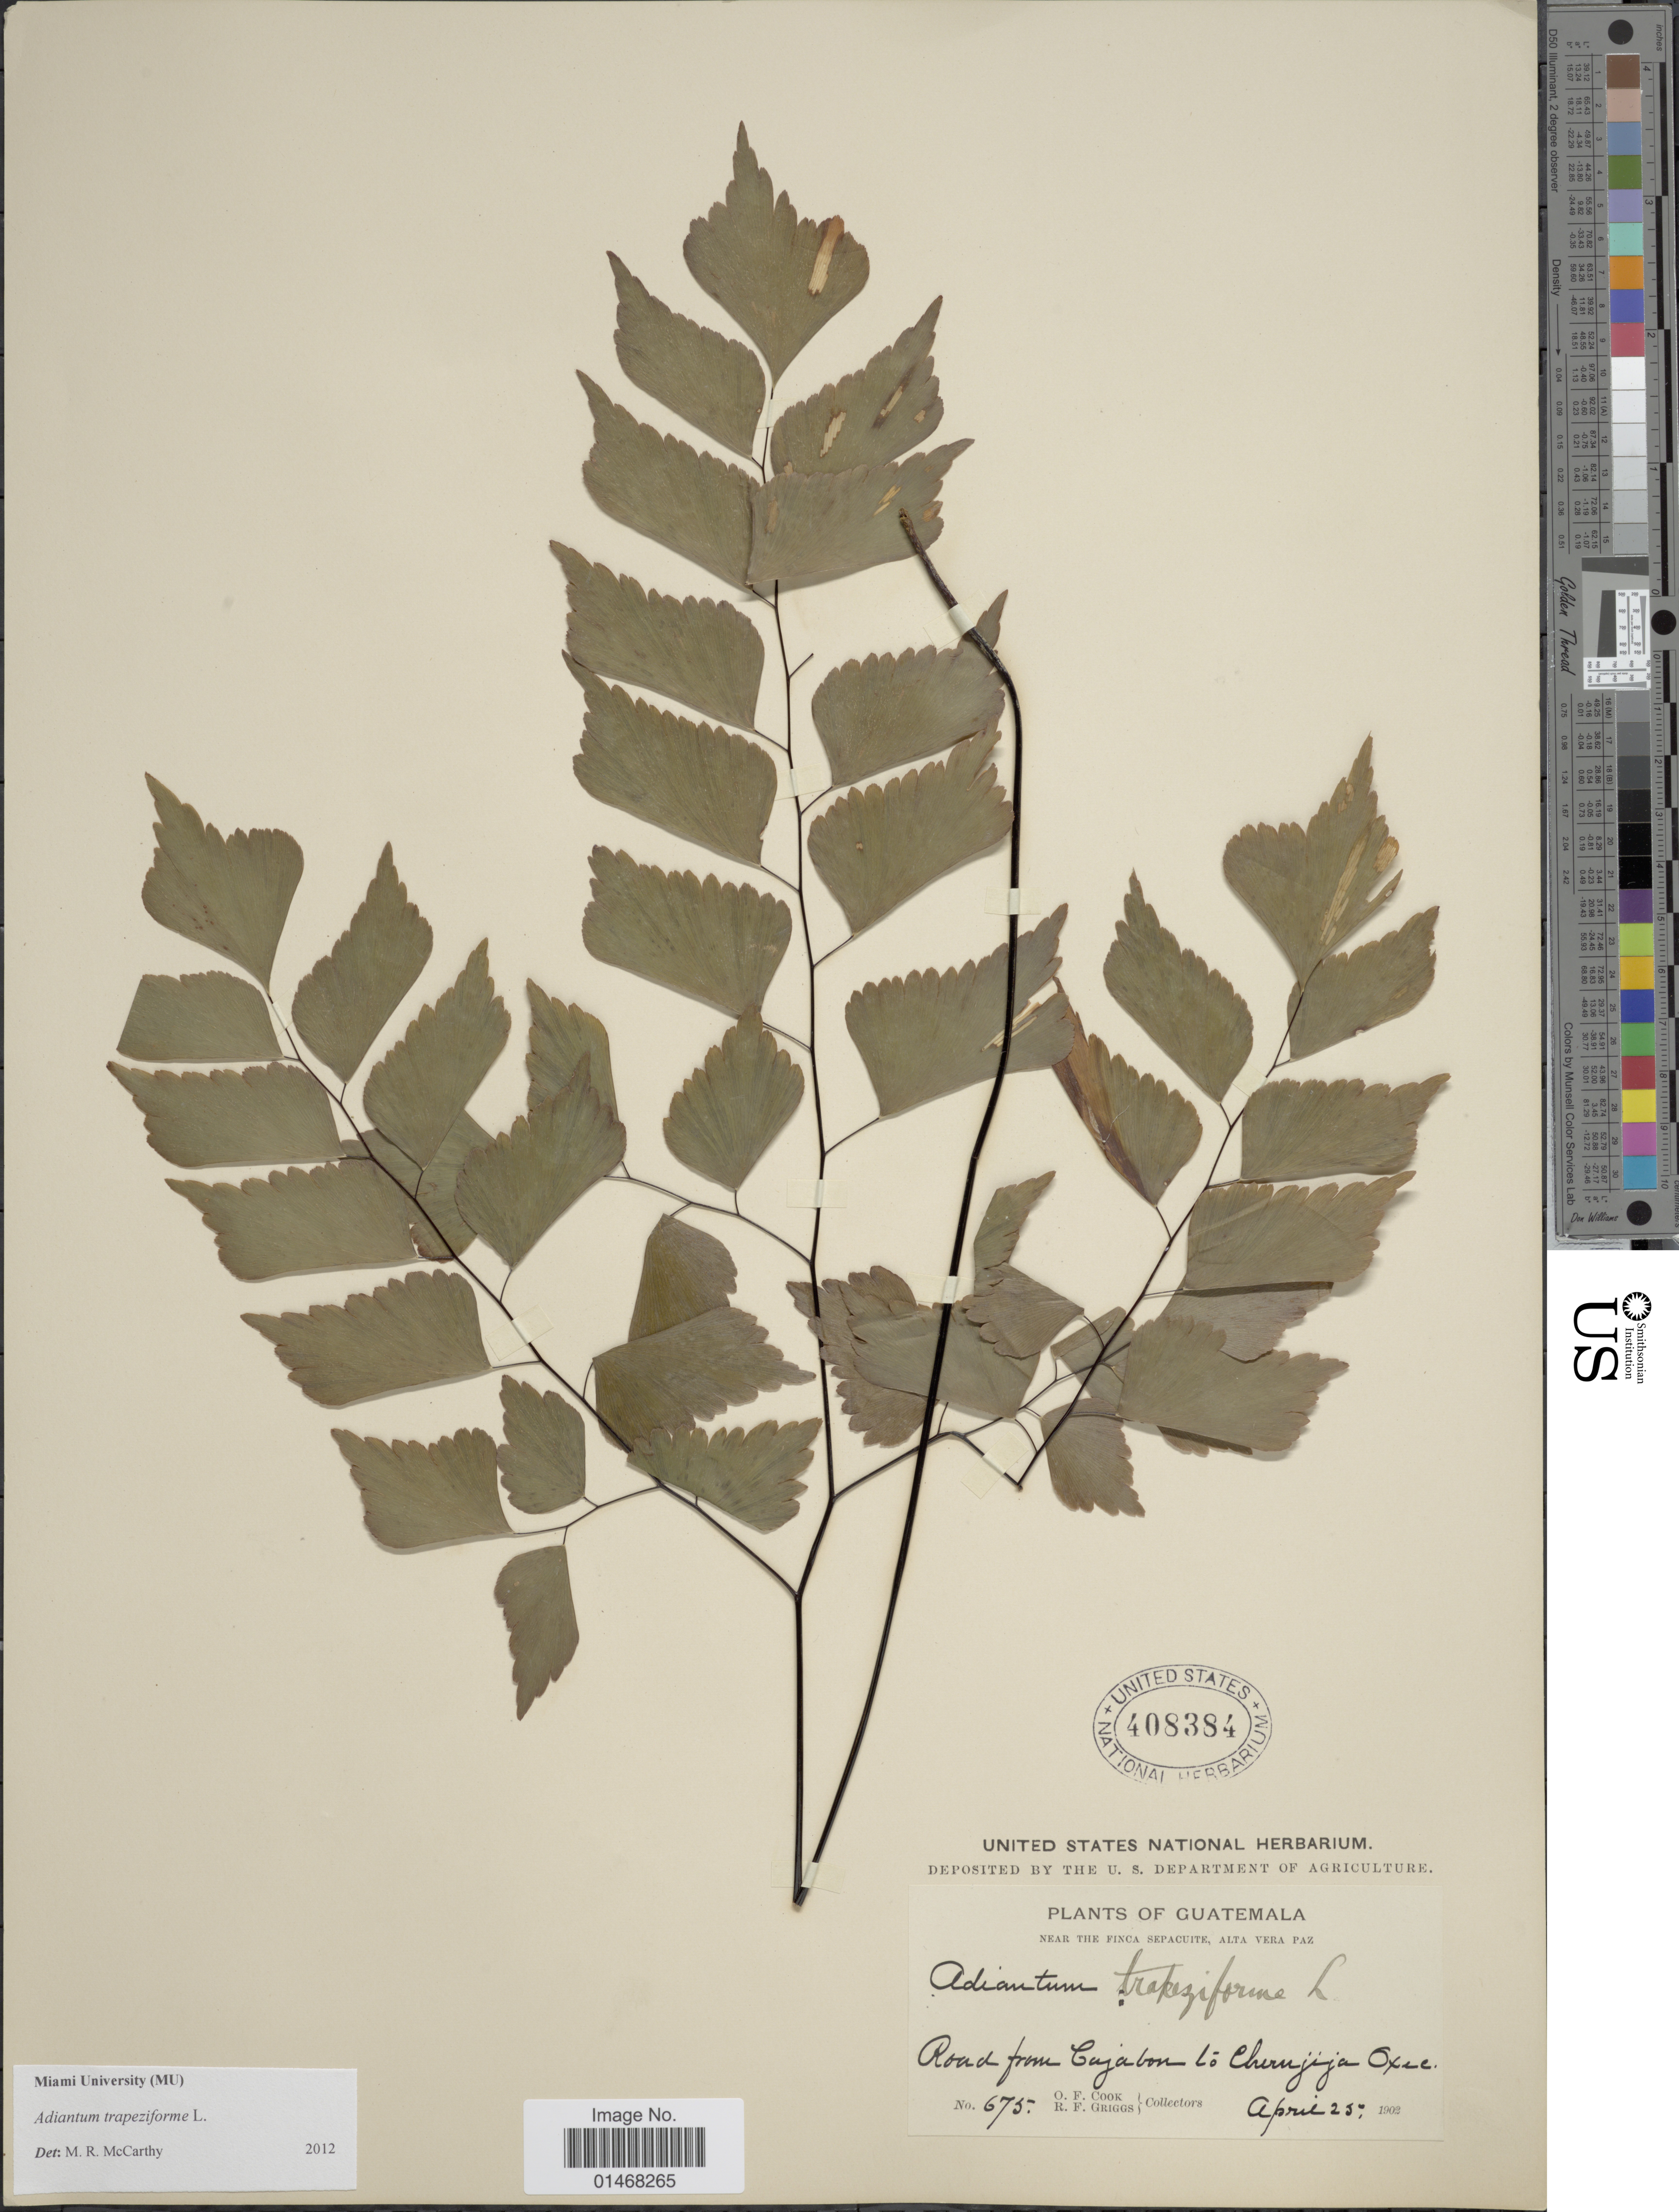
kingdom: Plantae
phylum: Tracheophyta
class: Polypodiopsida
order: Polypodiales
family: Pteridaceae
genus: Adiantum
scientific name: Adiantum trapeziforme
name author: L.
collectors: O. F. Cook & R. F. Griggs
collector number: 675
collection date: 1902-04-25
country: Guatemala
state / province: Alta Verapaz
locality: Near the Finca, Road from Cajabon to Cherujija Oxec.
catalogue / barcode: US 408384